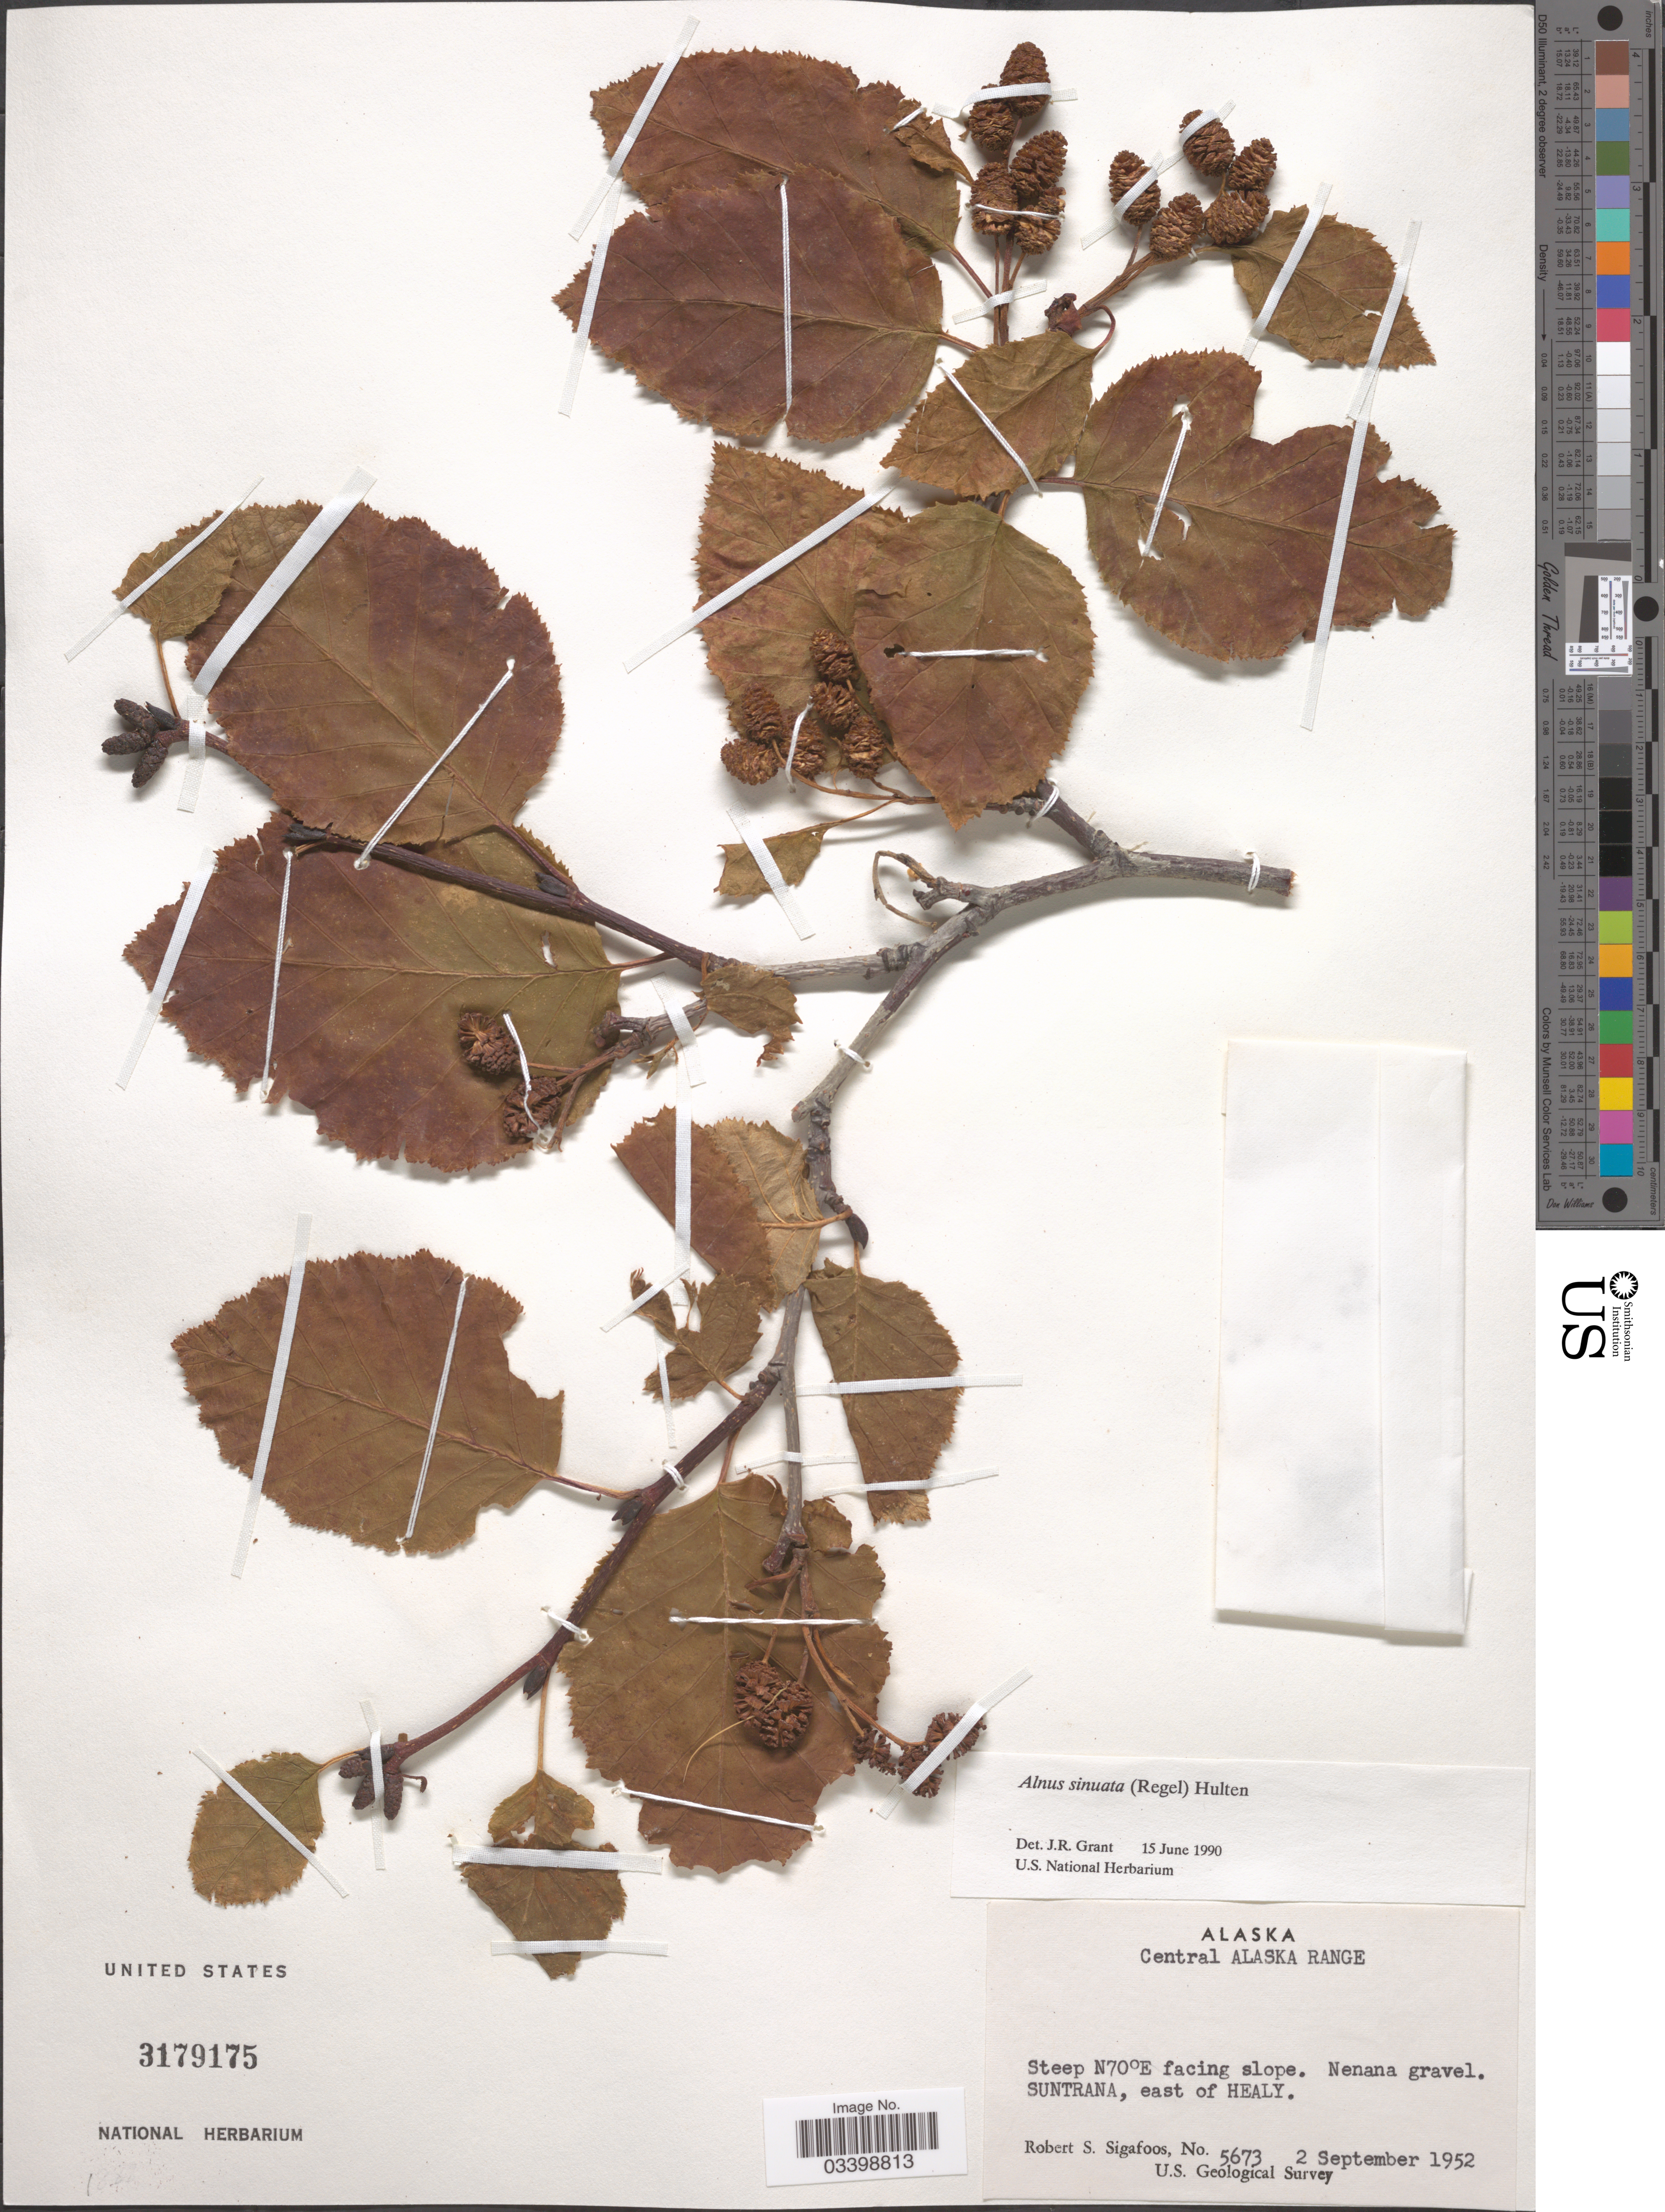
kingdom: Plantae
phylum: Tracheophyta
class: Magnoliopsida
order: Fagales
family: Betulaceae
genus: Alnus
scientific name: Alnus viridis subsp. sinuata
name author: Regel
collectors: R. Sigafoos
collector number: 5673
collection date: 1952-09-02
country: United States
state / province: Alaska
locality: Central Alaska Range. Steep N70°E facing slope. Nenana gravel, Suntrana, east of Healy.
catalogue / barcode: US 3179175